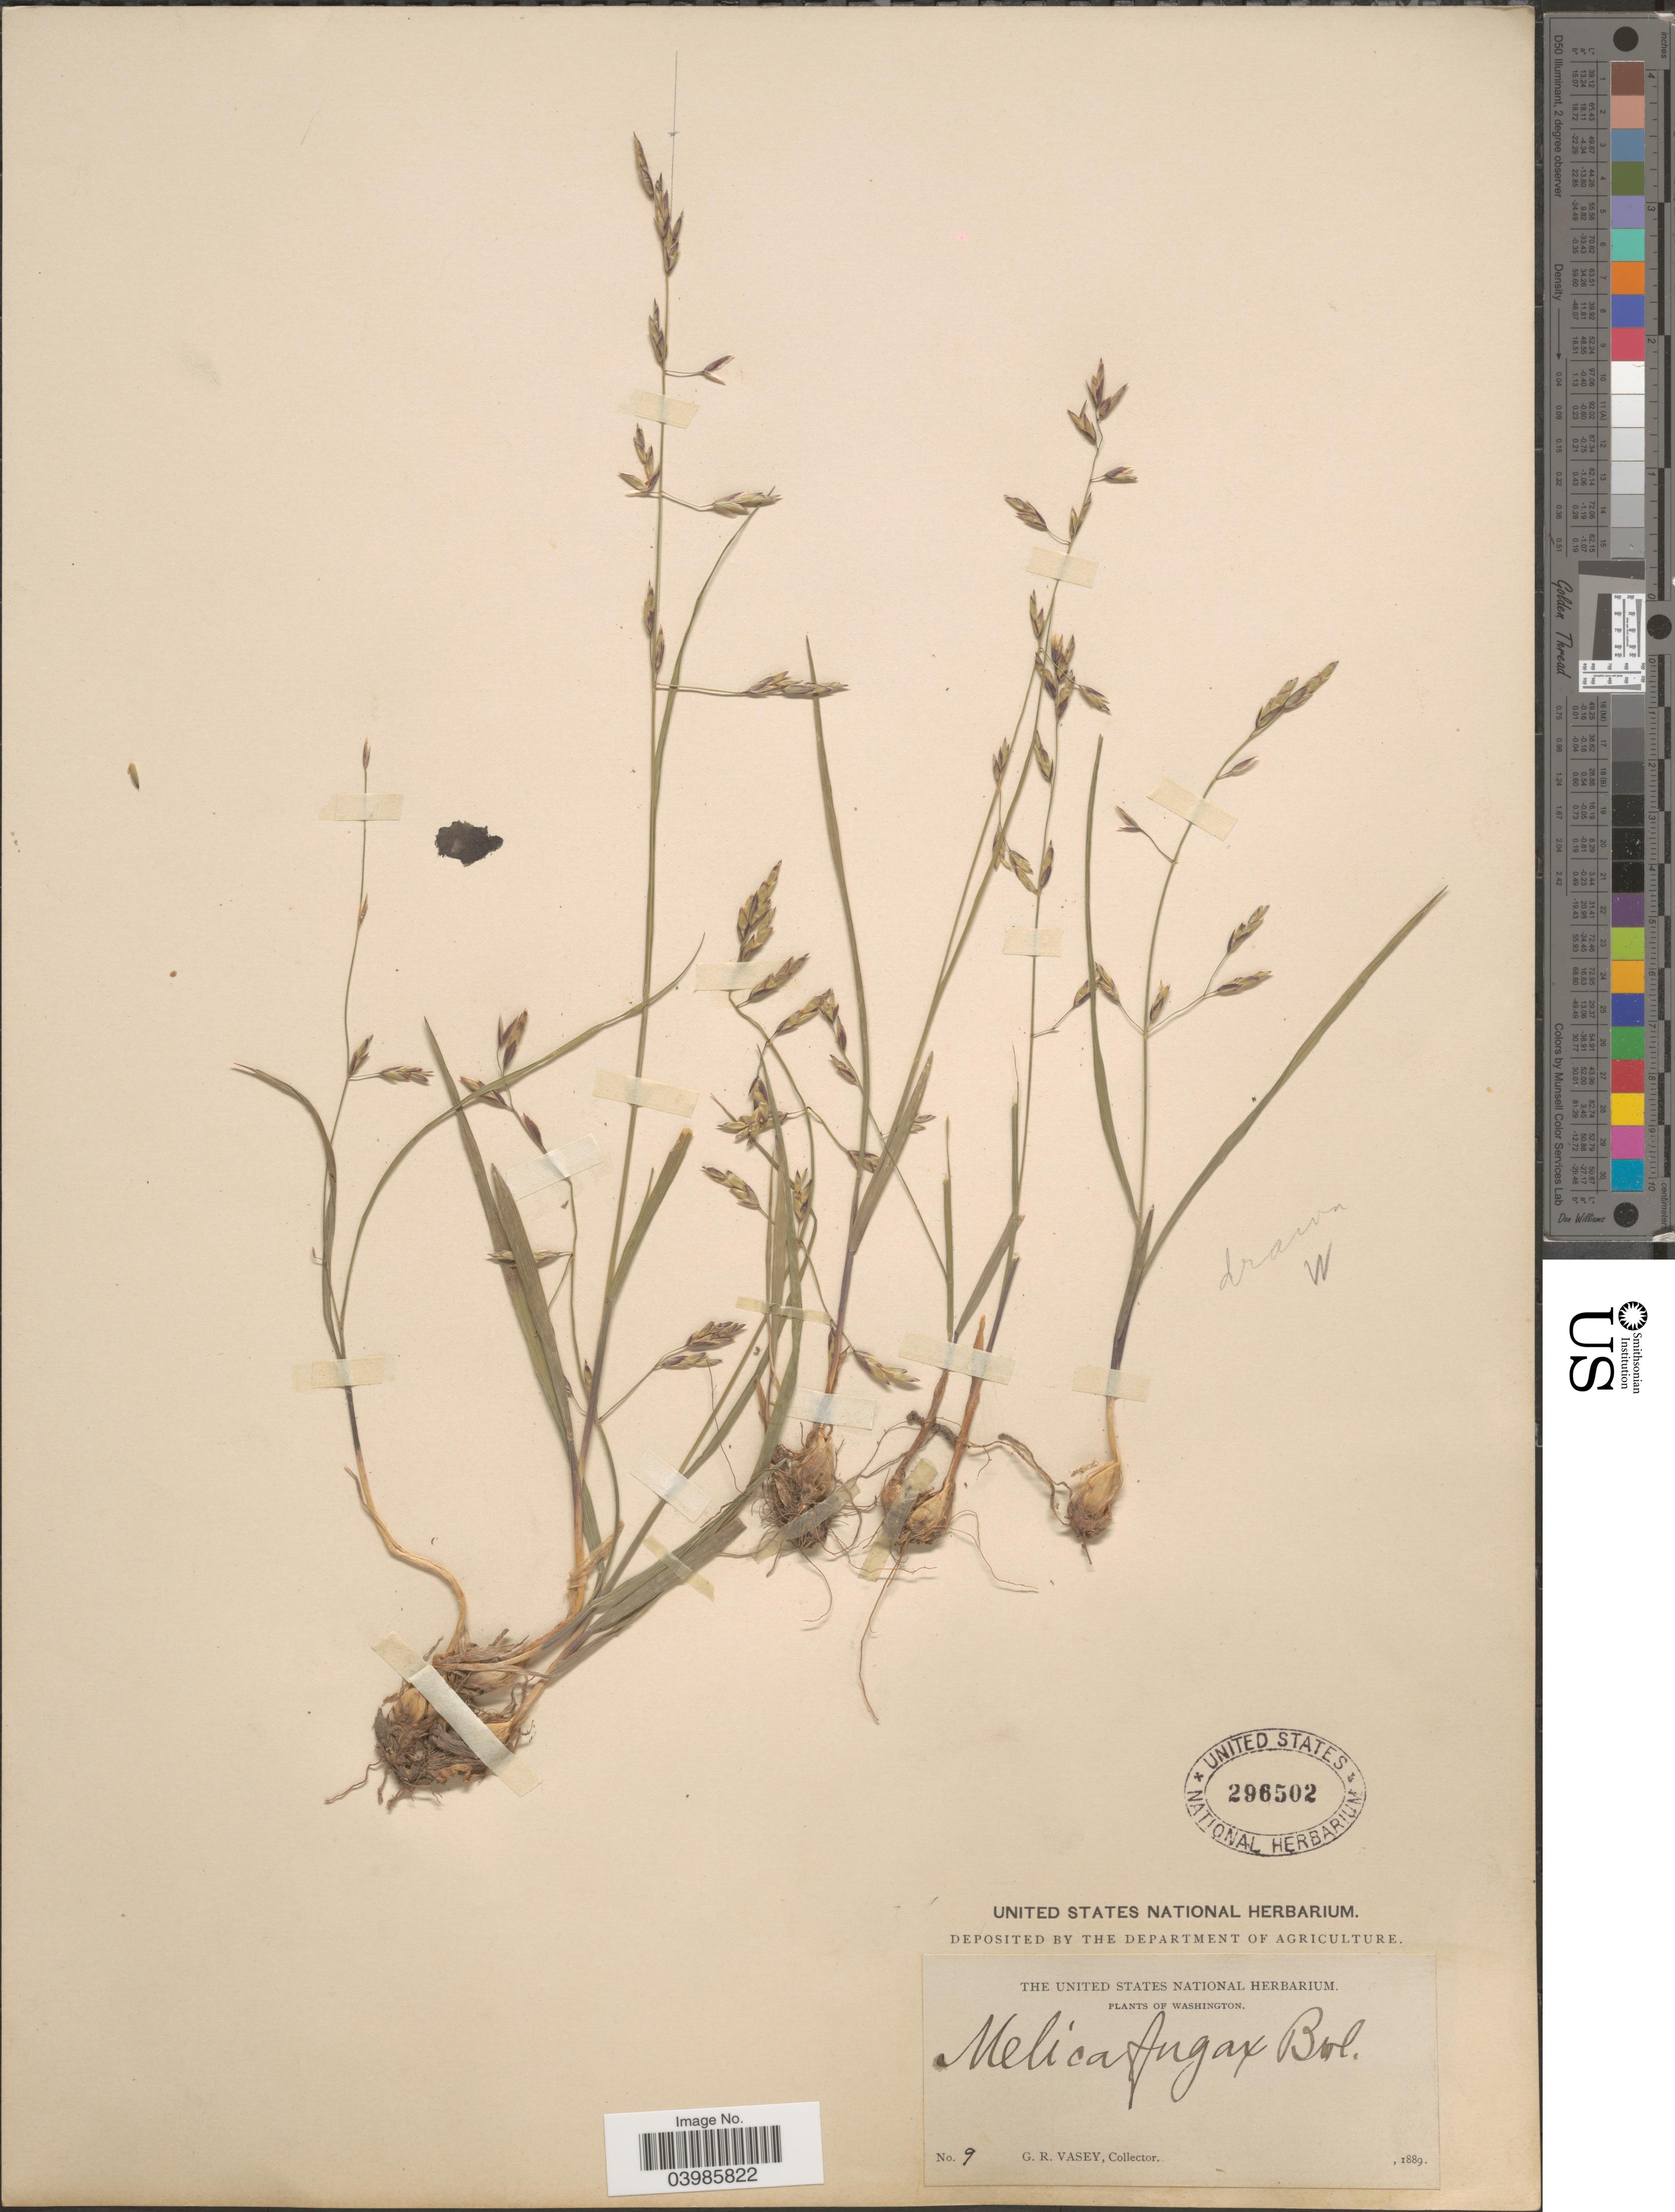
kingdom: Plantae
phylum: Tracheophyta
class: Liliopsida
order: Poales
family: Poaceae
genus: Melica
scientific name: Melica fugax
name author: Bol.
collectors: G. R. Vasey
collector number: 9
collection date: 1889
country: United States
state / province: Washington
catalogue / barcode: US 296502